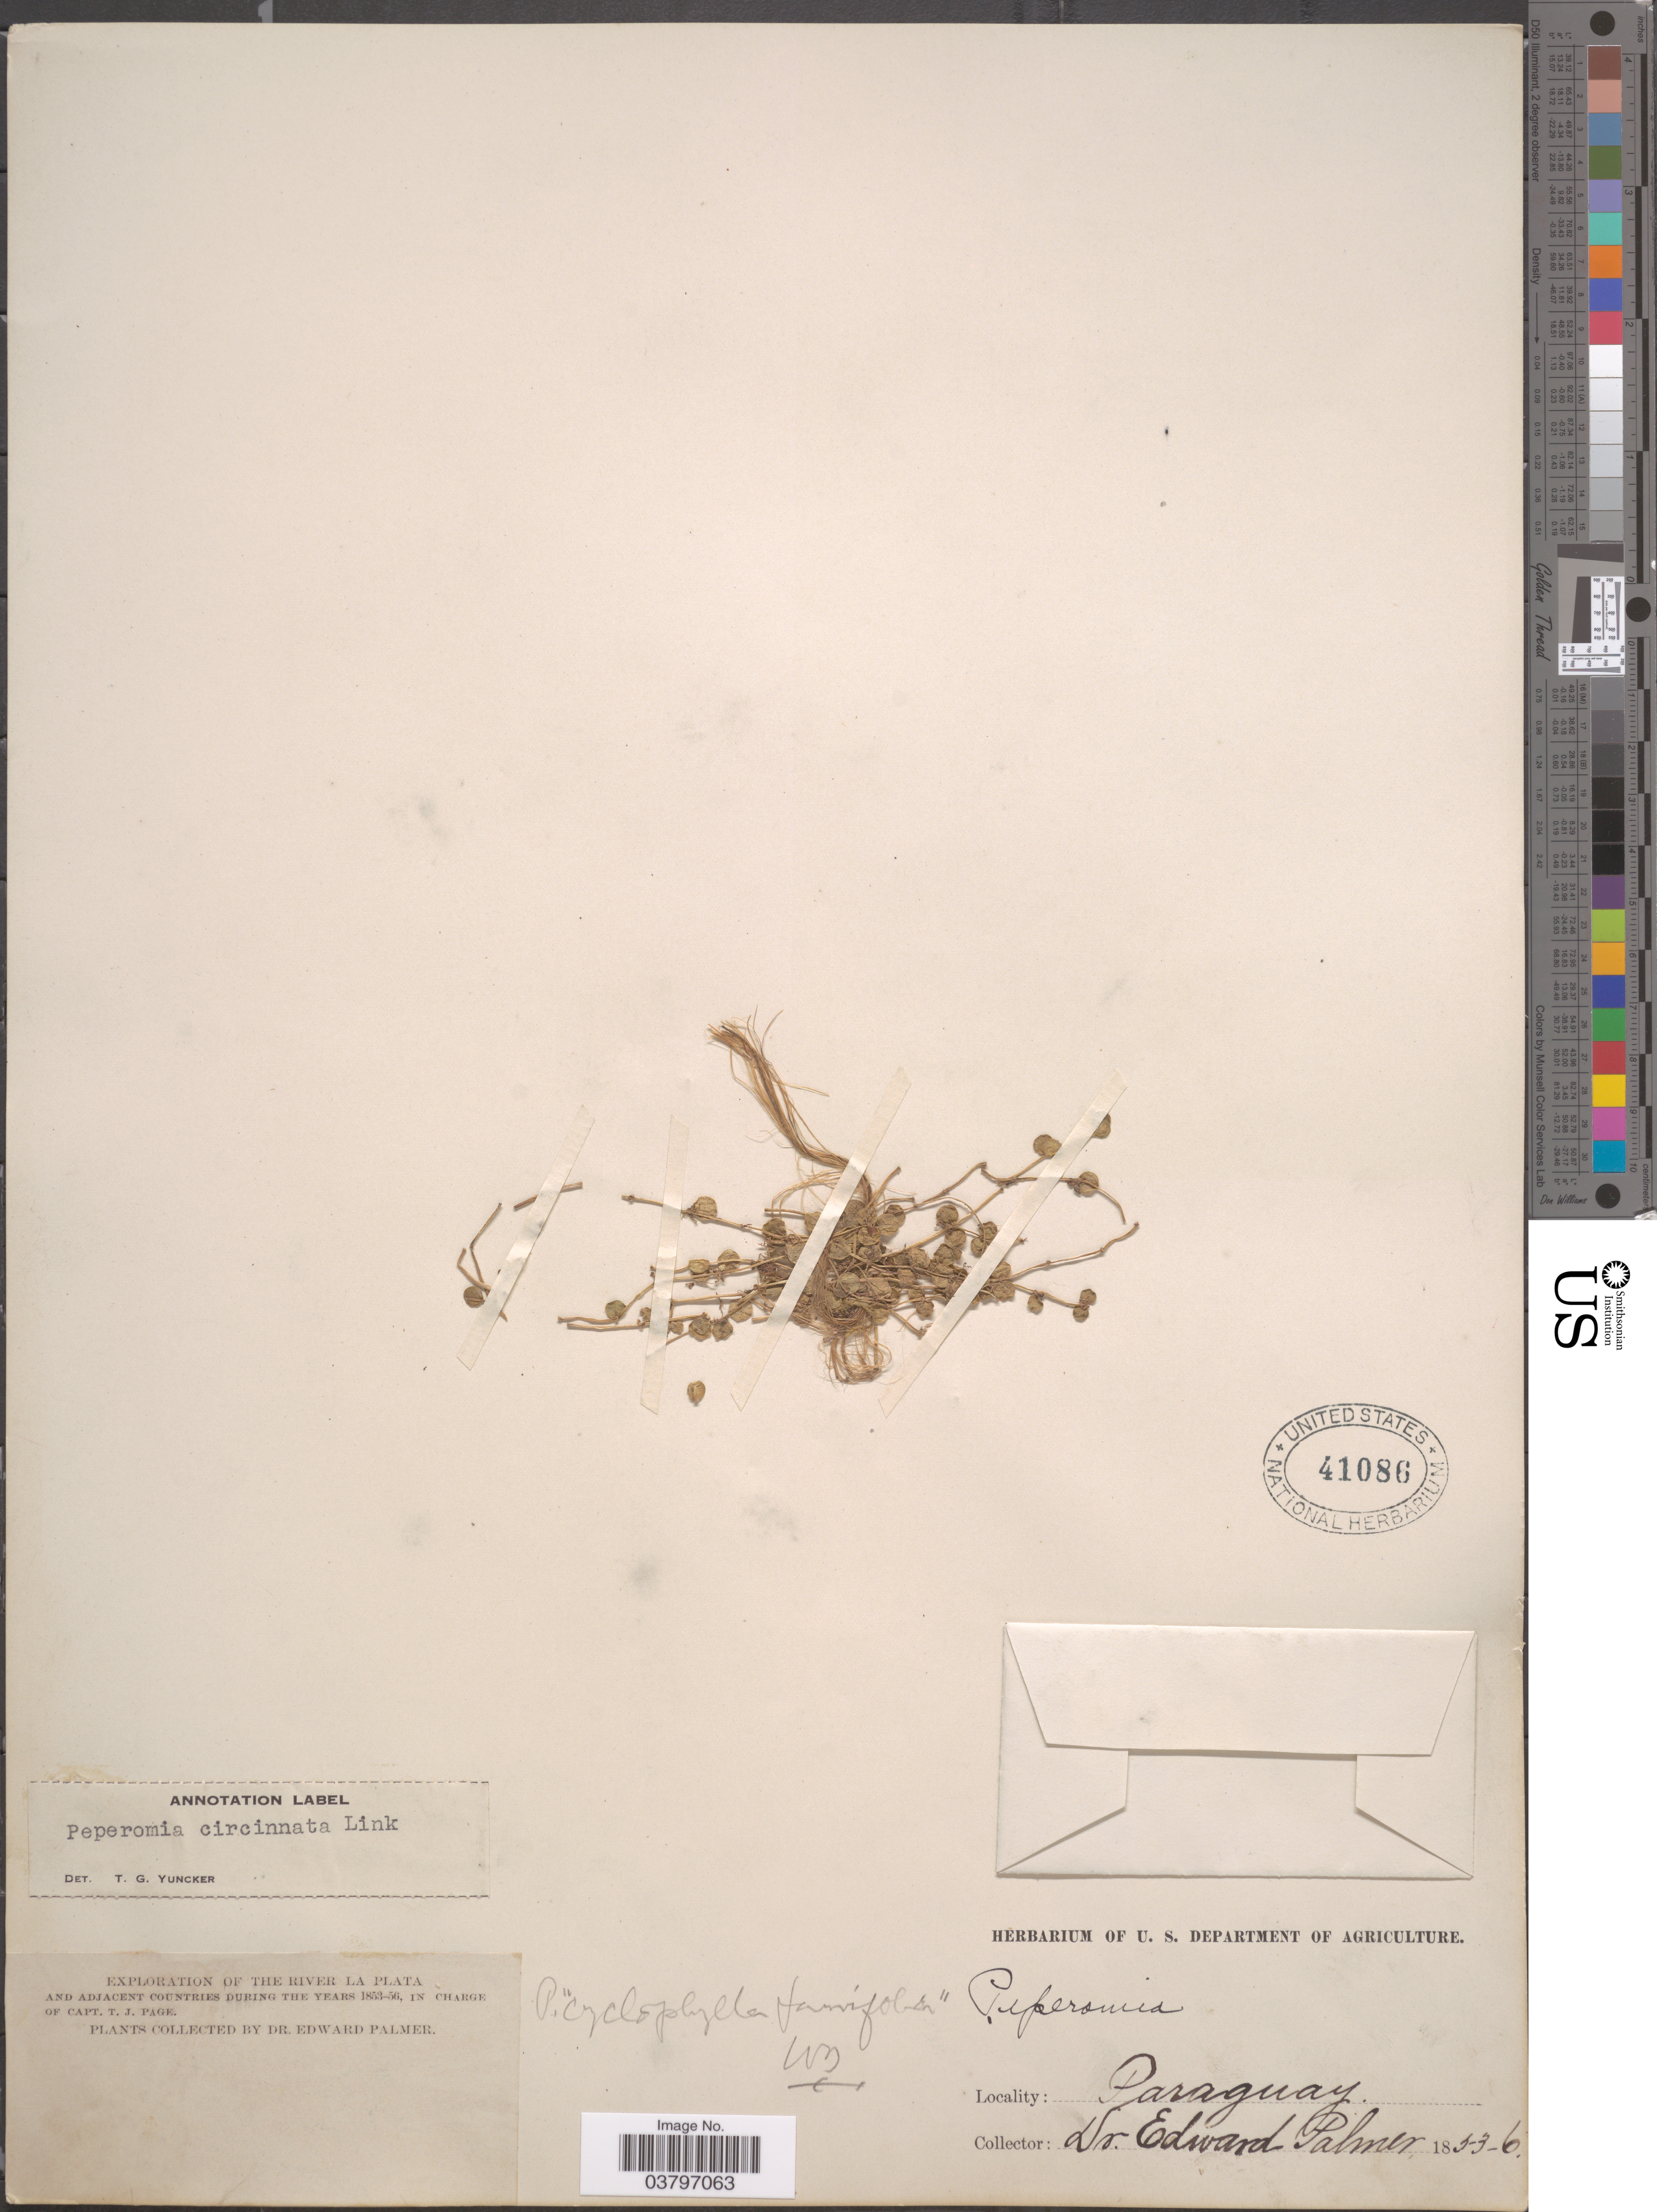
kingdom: Plantae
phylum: Tracheophyta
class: Magnoliopsida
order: Piperales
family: Piperaceae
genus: Peperomia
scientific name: Peperomia circinnata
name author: Link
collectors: E. Palmer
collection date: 1853/1856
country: Paraguay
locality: The River La Plata.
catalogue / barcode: US 41086